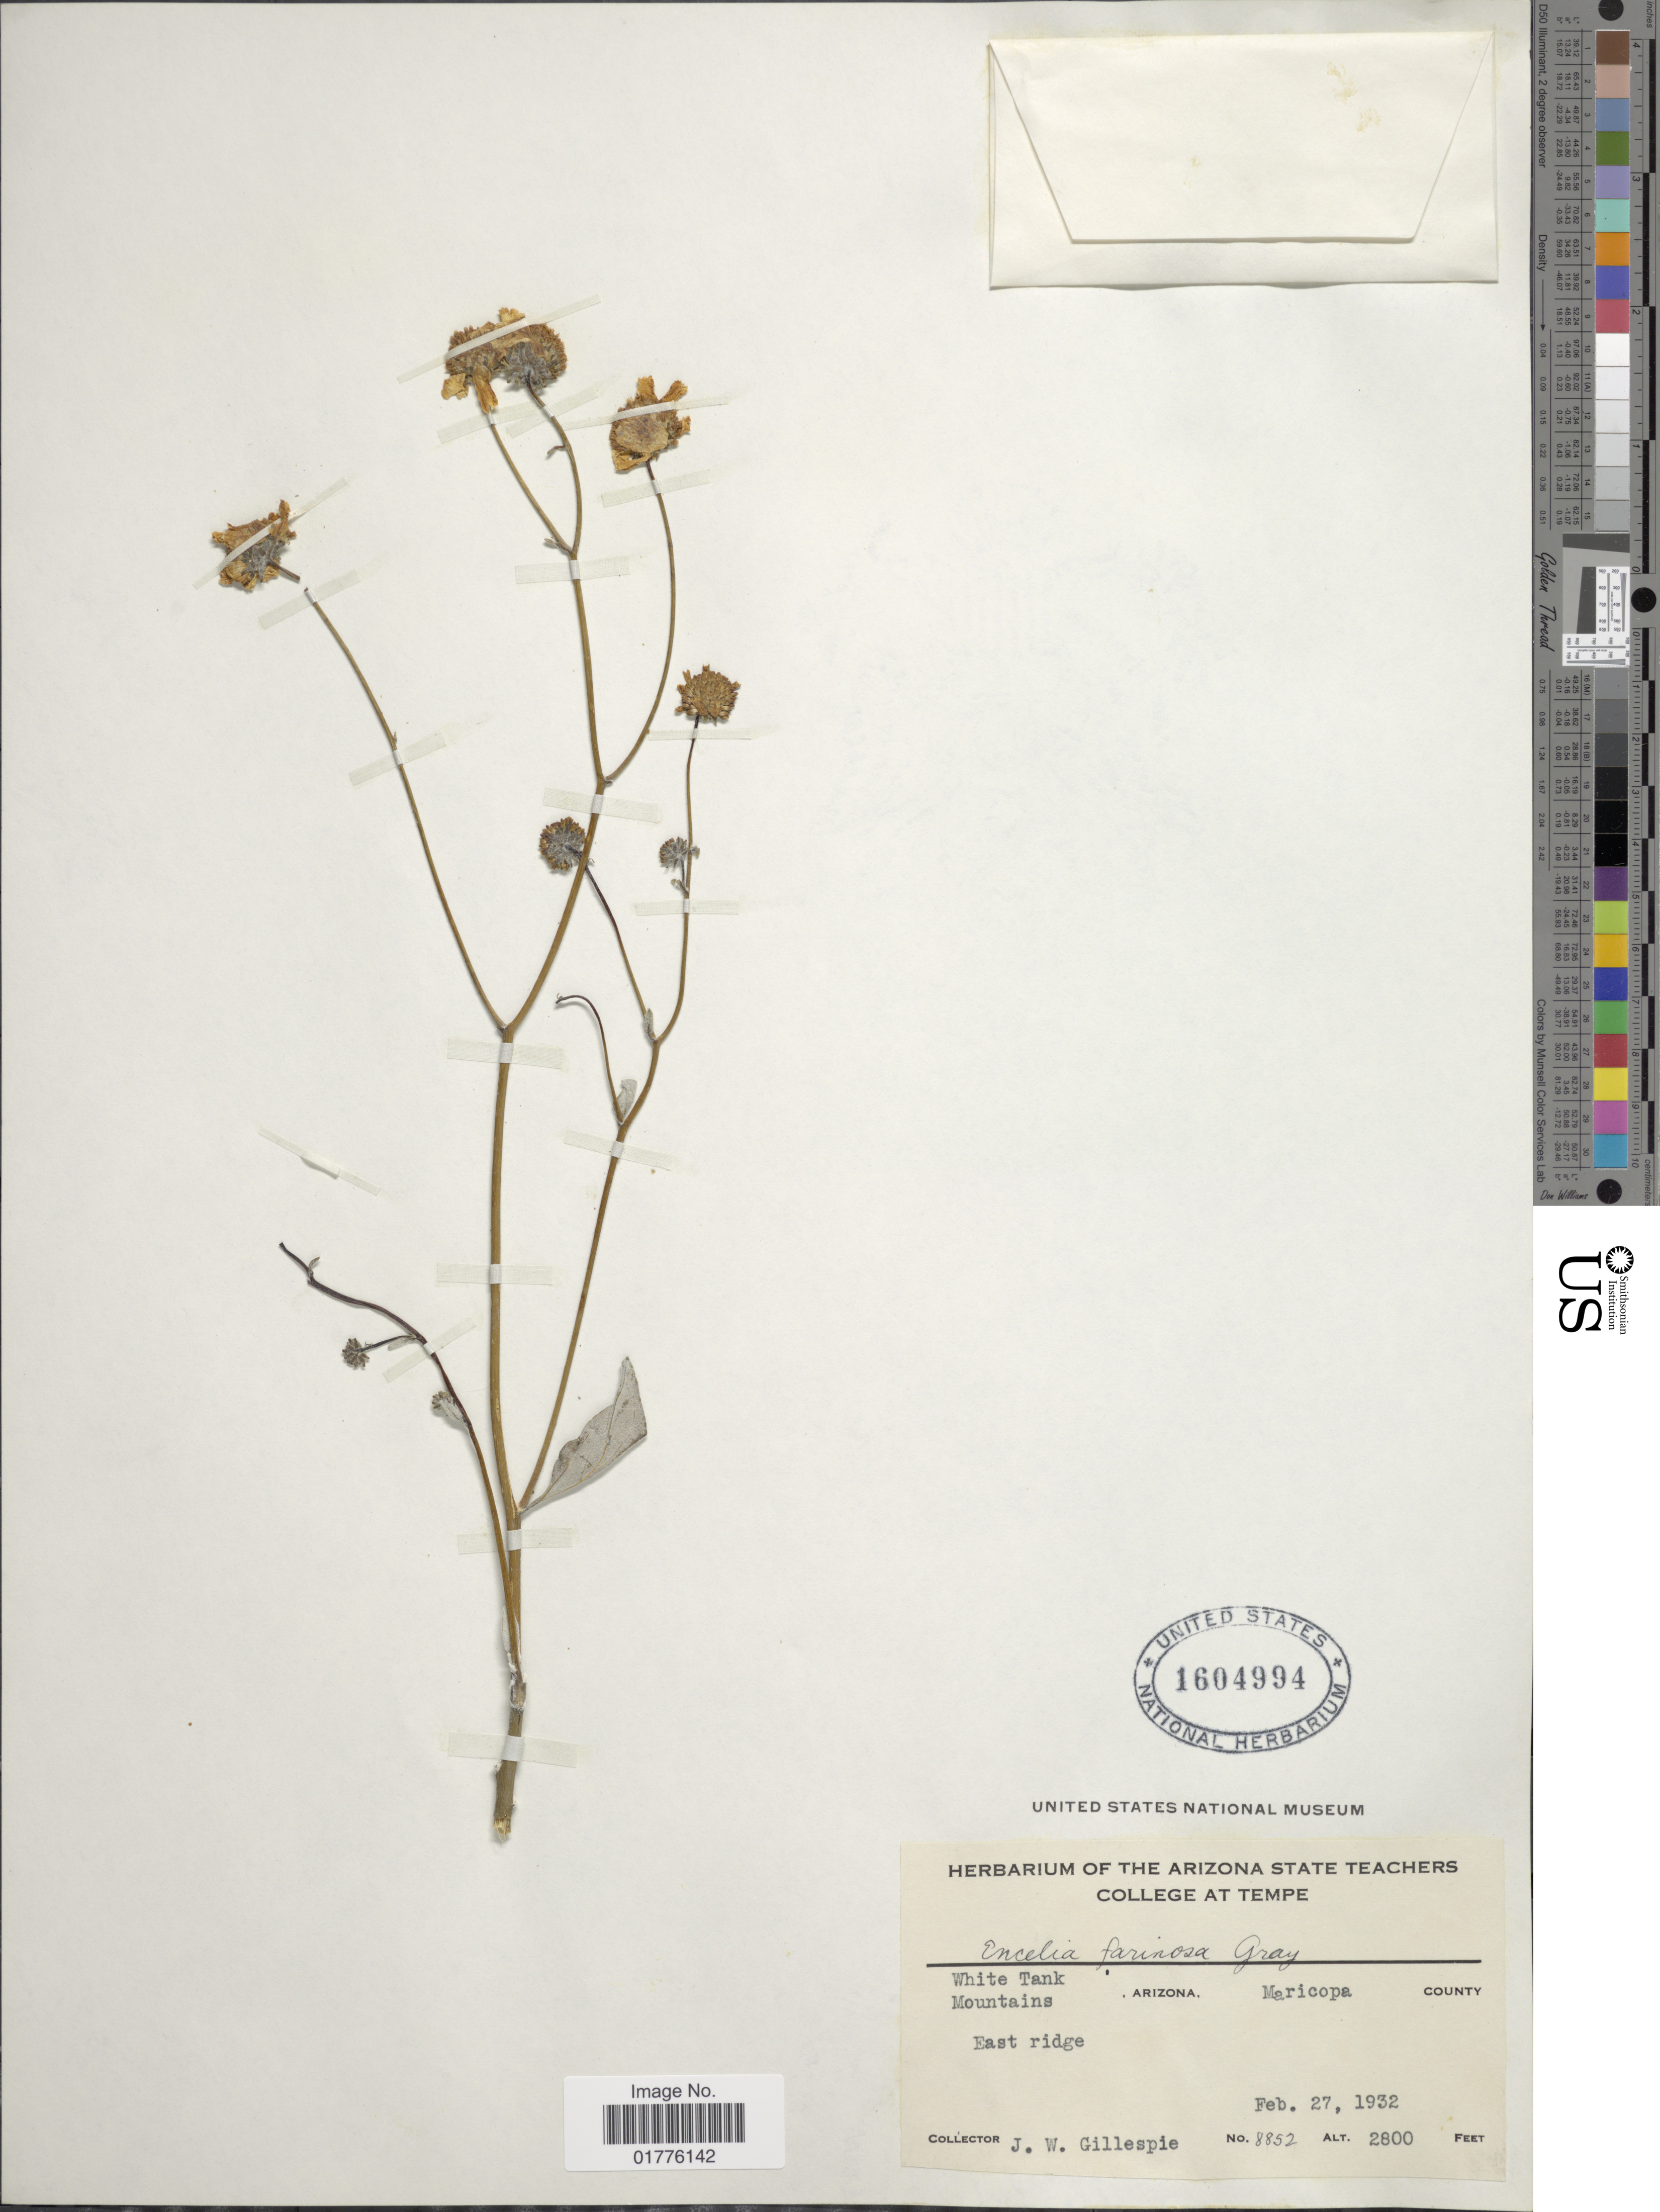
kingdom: Plantae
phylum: Tracheophyta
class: Magnoliopsida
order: Asterales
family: Asteraceae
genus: Encelia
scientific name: Encelia farinosa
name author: A. Gray ex Torr. in Emory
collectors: J. W. Gillespie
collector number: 8852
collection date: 1932-02-27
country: United States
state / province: Arizona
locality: White Tank Mountains, Maricopa county. East ridge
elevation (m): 853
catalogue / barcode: US 1604994